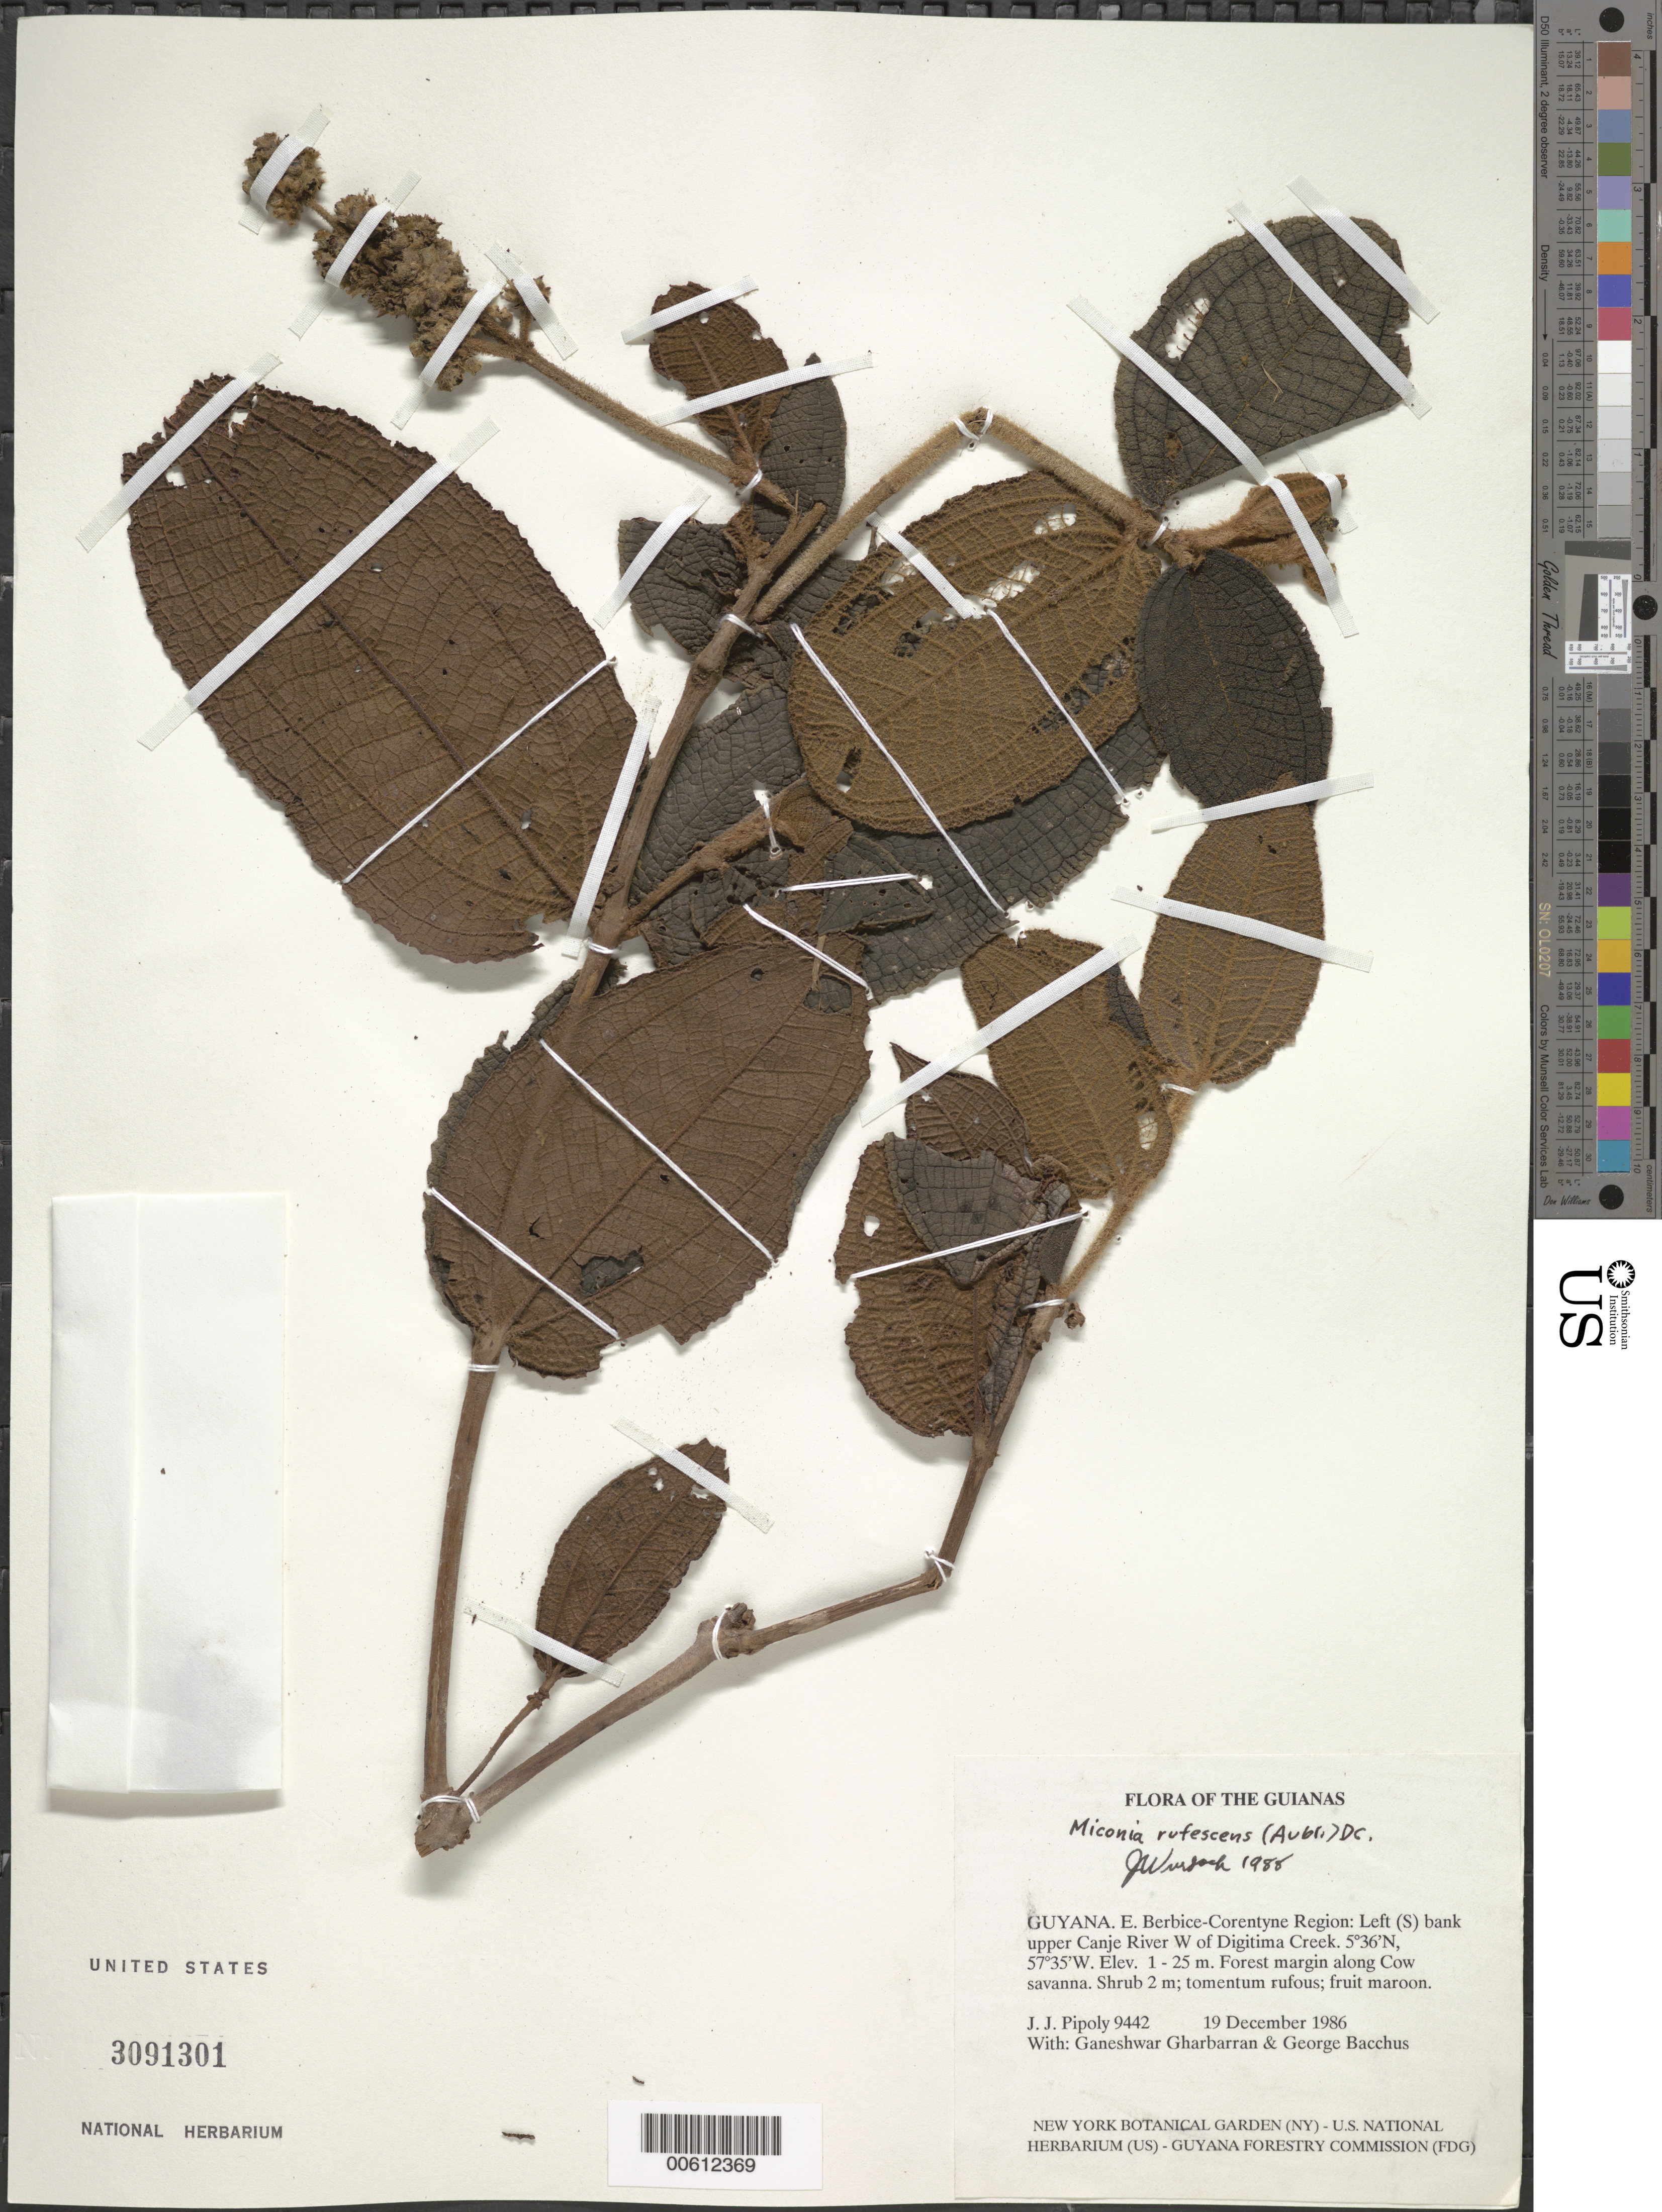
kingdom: Plantae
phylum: Tracheophyta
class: Magnoliopsida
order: Myrtales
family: Melastomataceae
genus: Miconia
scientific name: Miconia rufescens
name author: (Aubl.) DC.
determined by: Wurdack, John J., (US), US (UNITED STATES)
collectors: J. J. Pipoly, G. Gharbarran & G. Bacchus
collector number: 9442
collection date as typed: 19 December 1986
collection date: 1986-12-19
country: Guyana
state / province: E. Berbice-Corentyne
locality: Left (S) bank upper Canje River W of Digitima Creek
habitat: Forest margin along Cow savanna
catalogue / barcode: US 3091301